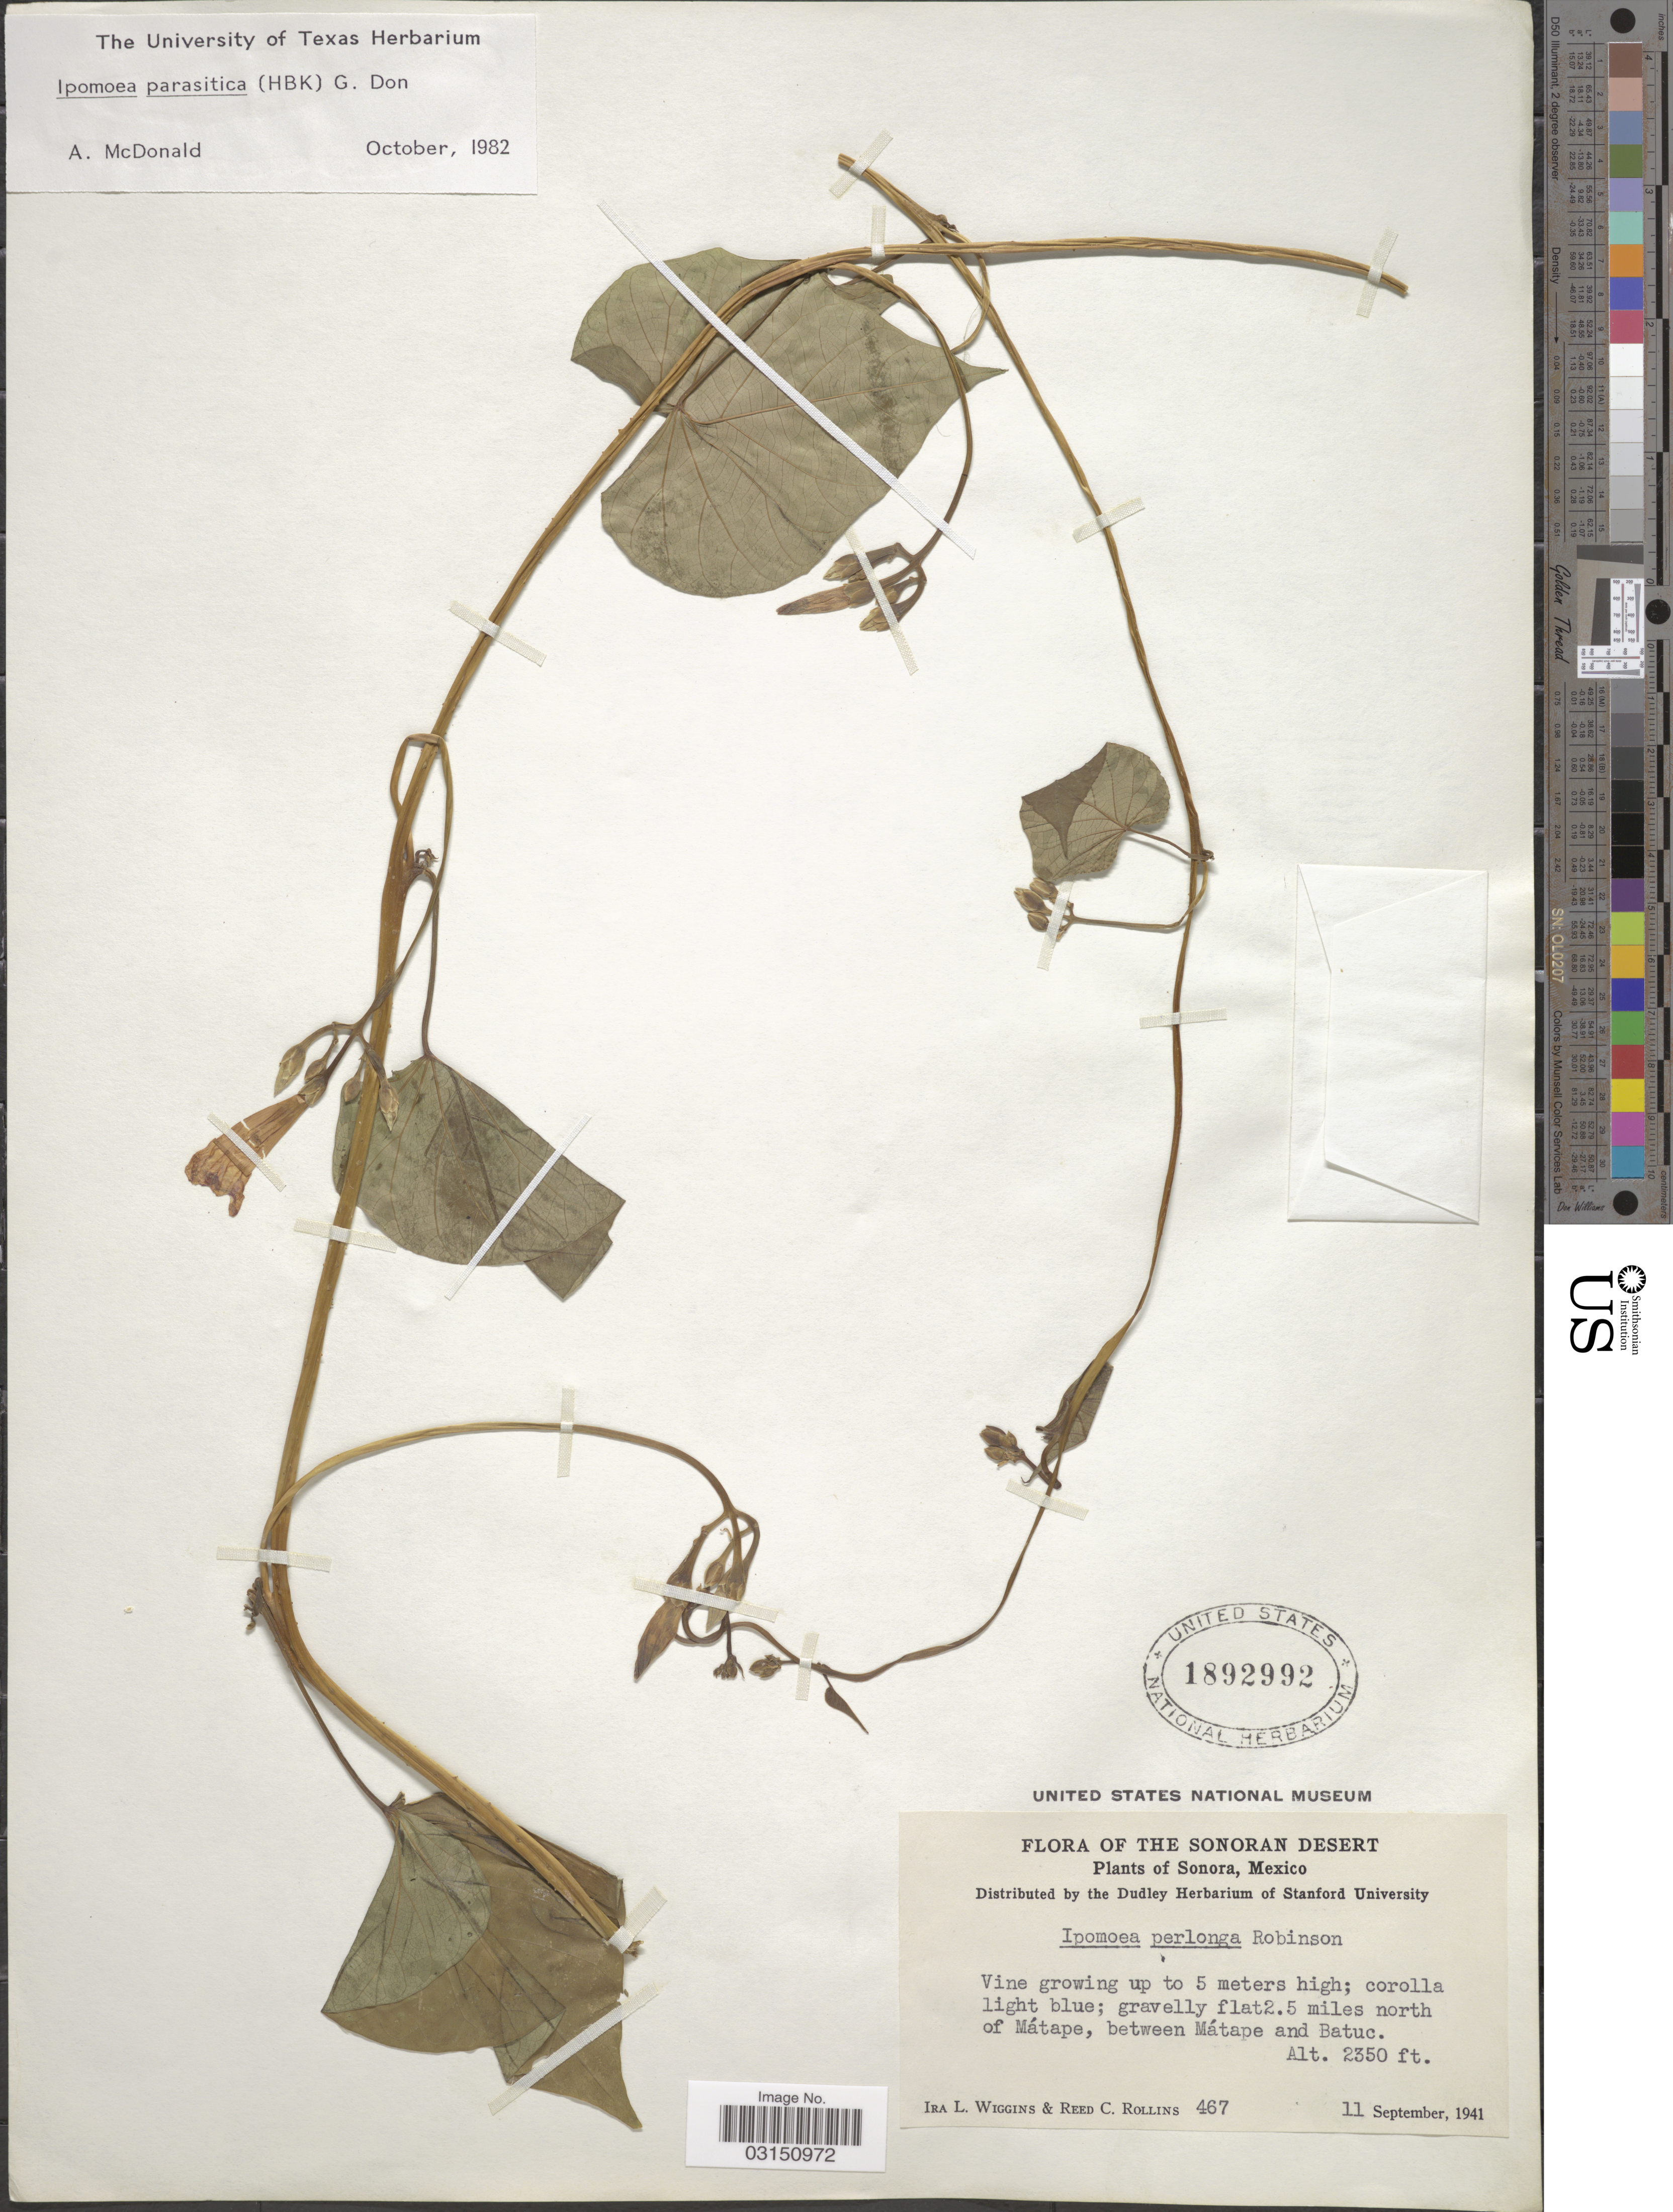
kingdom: Plantae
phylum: Tracheophyta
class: Magnoliopsida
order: Solanales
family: Convolvulaceae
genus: Ipomoea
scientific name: Ipomoea parasitica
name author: (Kunth) G. Don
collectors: I. L. Wiggins & R. C. Rollins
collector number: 467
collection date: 1941-09-11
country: Mexico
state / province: Sonora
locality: The Sonoran Desert. 2.5 miles north of Mátape, between Mátape and Batuc.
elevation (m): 716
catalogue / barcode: US 1892992